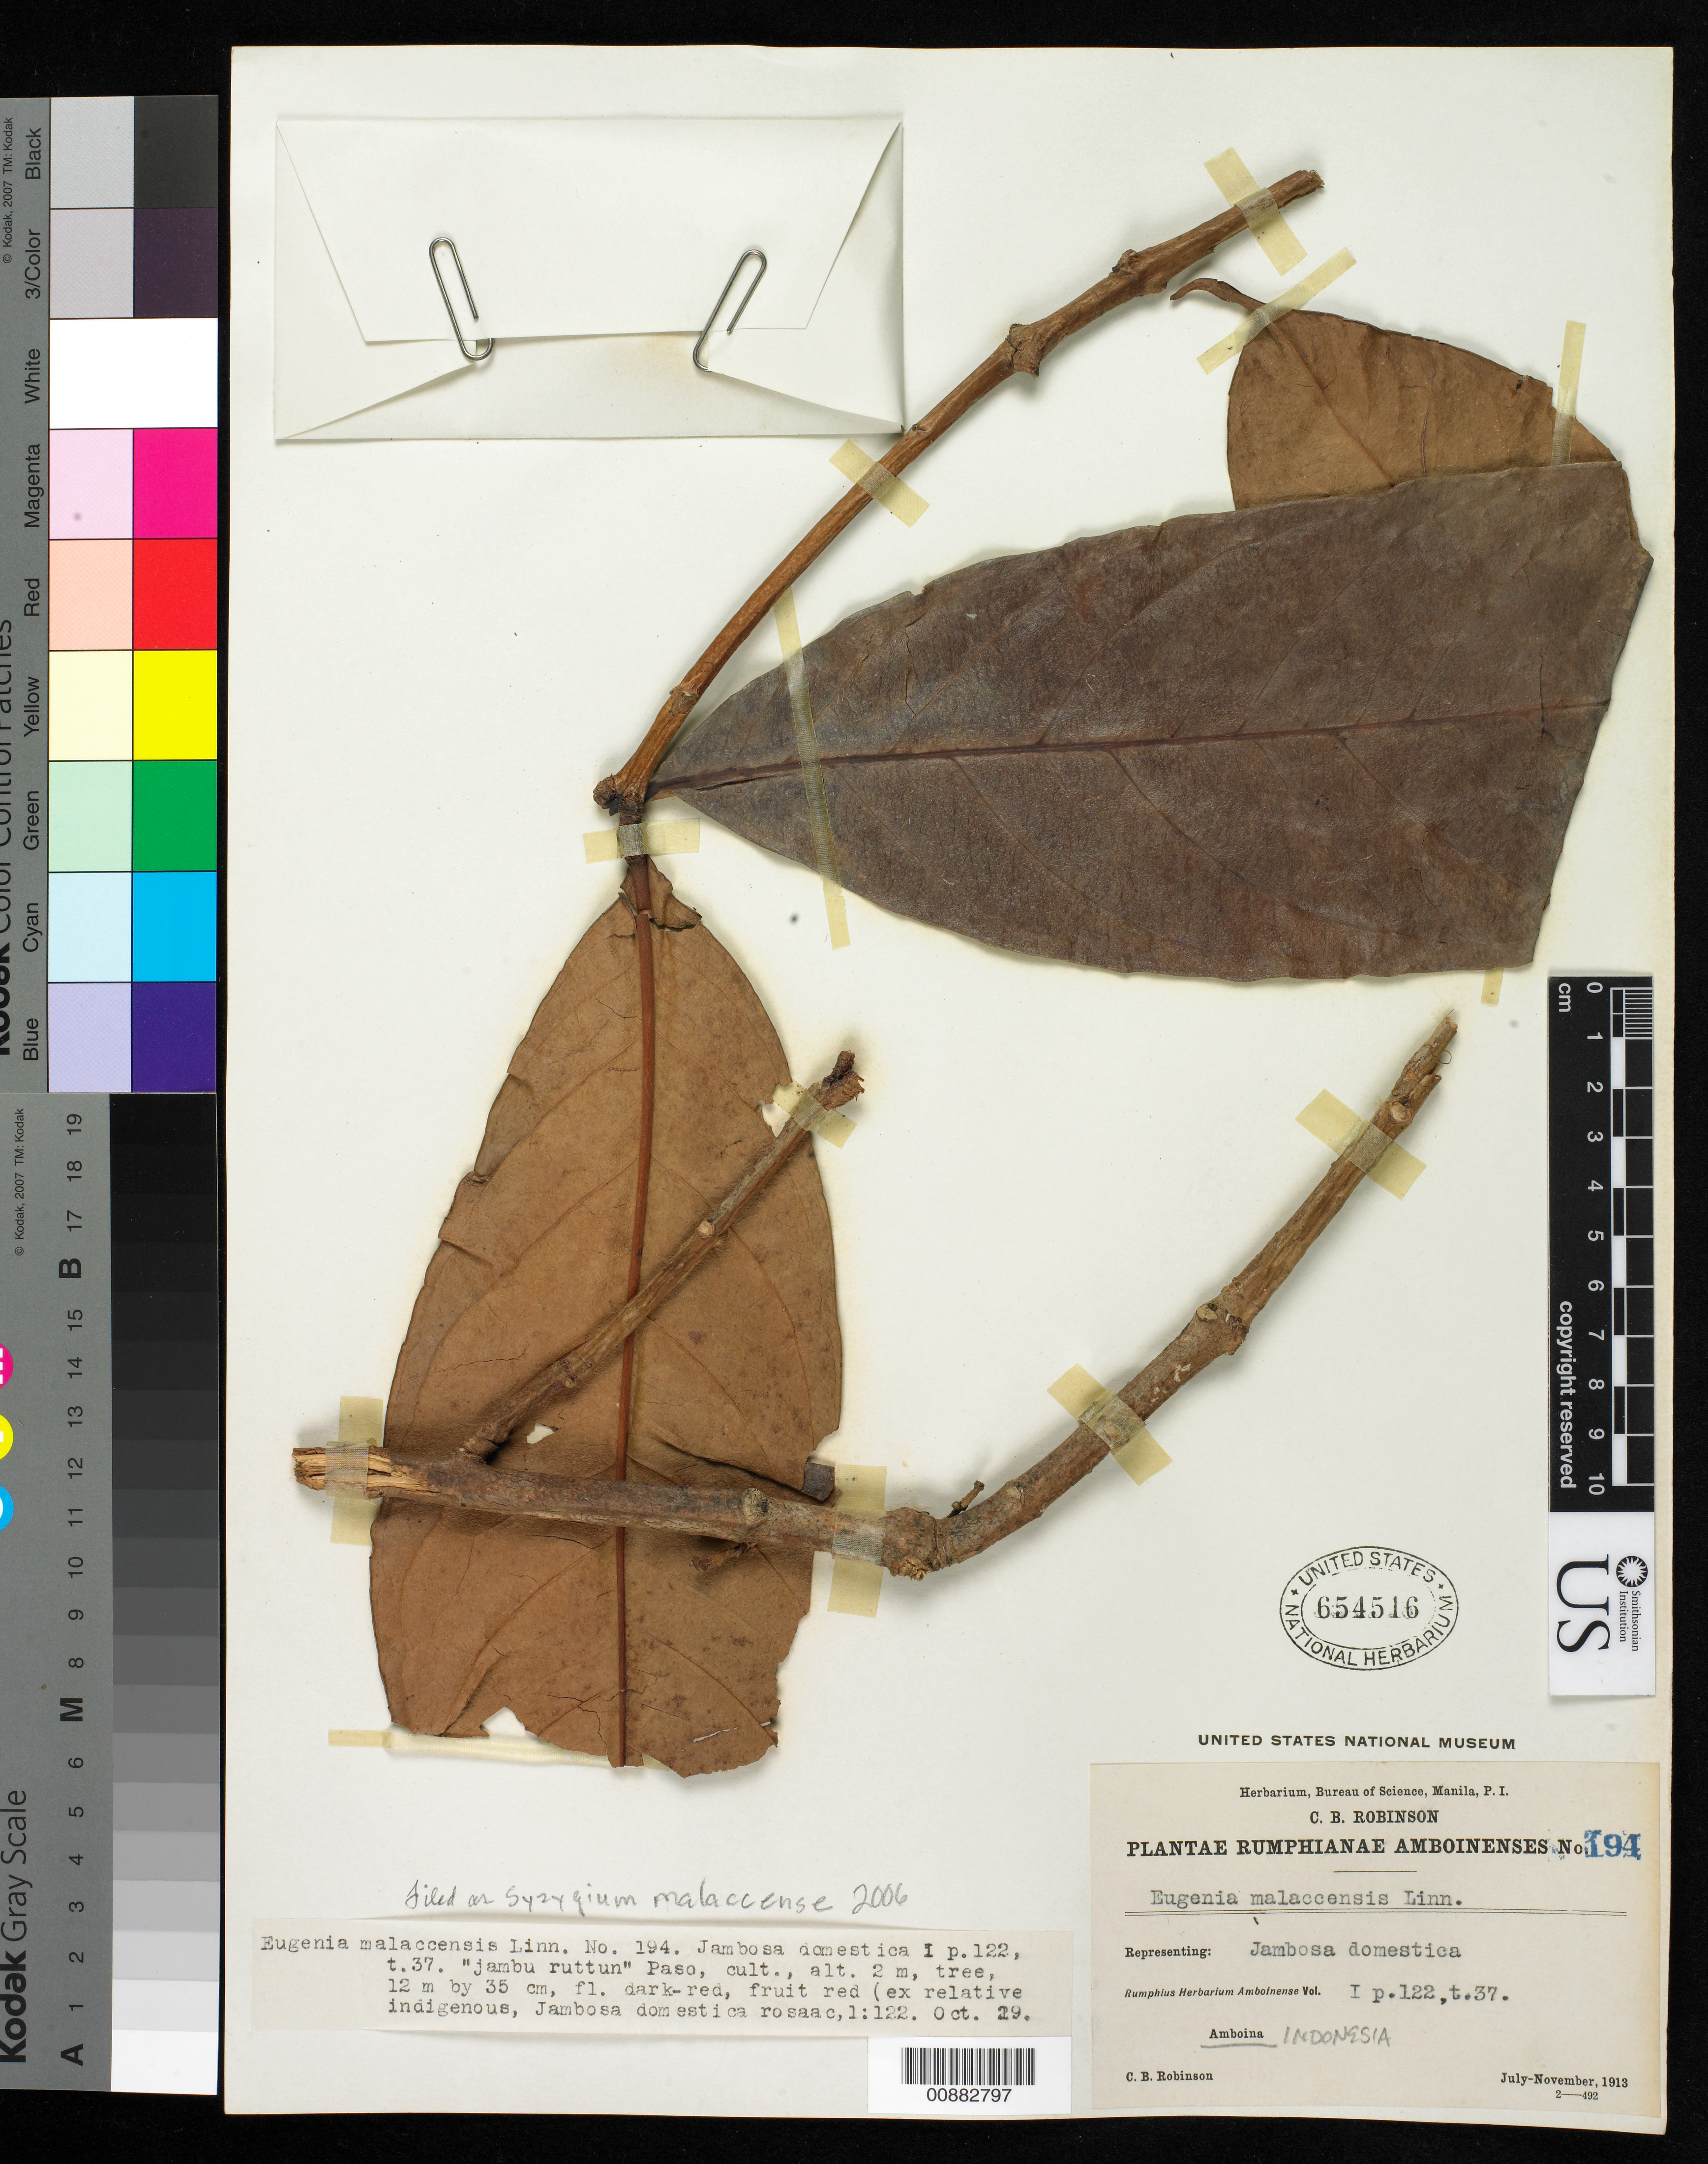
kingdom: Plantae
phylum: Tracheophyta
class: Magnoliopsida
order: Myrtales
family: Myrtaceae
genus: Syzygium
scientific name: Syzygium malaccense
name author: (L.) Merr. & L.M. Perry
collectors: C. Robinson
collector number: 194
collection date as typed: Jul 1913 to Nov 1913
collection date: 1913-07/1913-11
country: Indonesia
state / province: Maluku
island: Amboina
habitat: Cultivated. Indigenous.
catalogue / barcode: US 654516